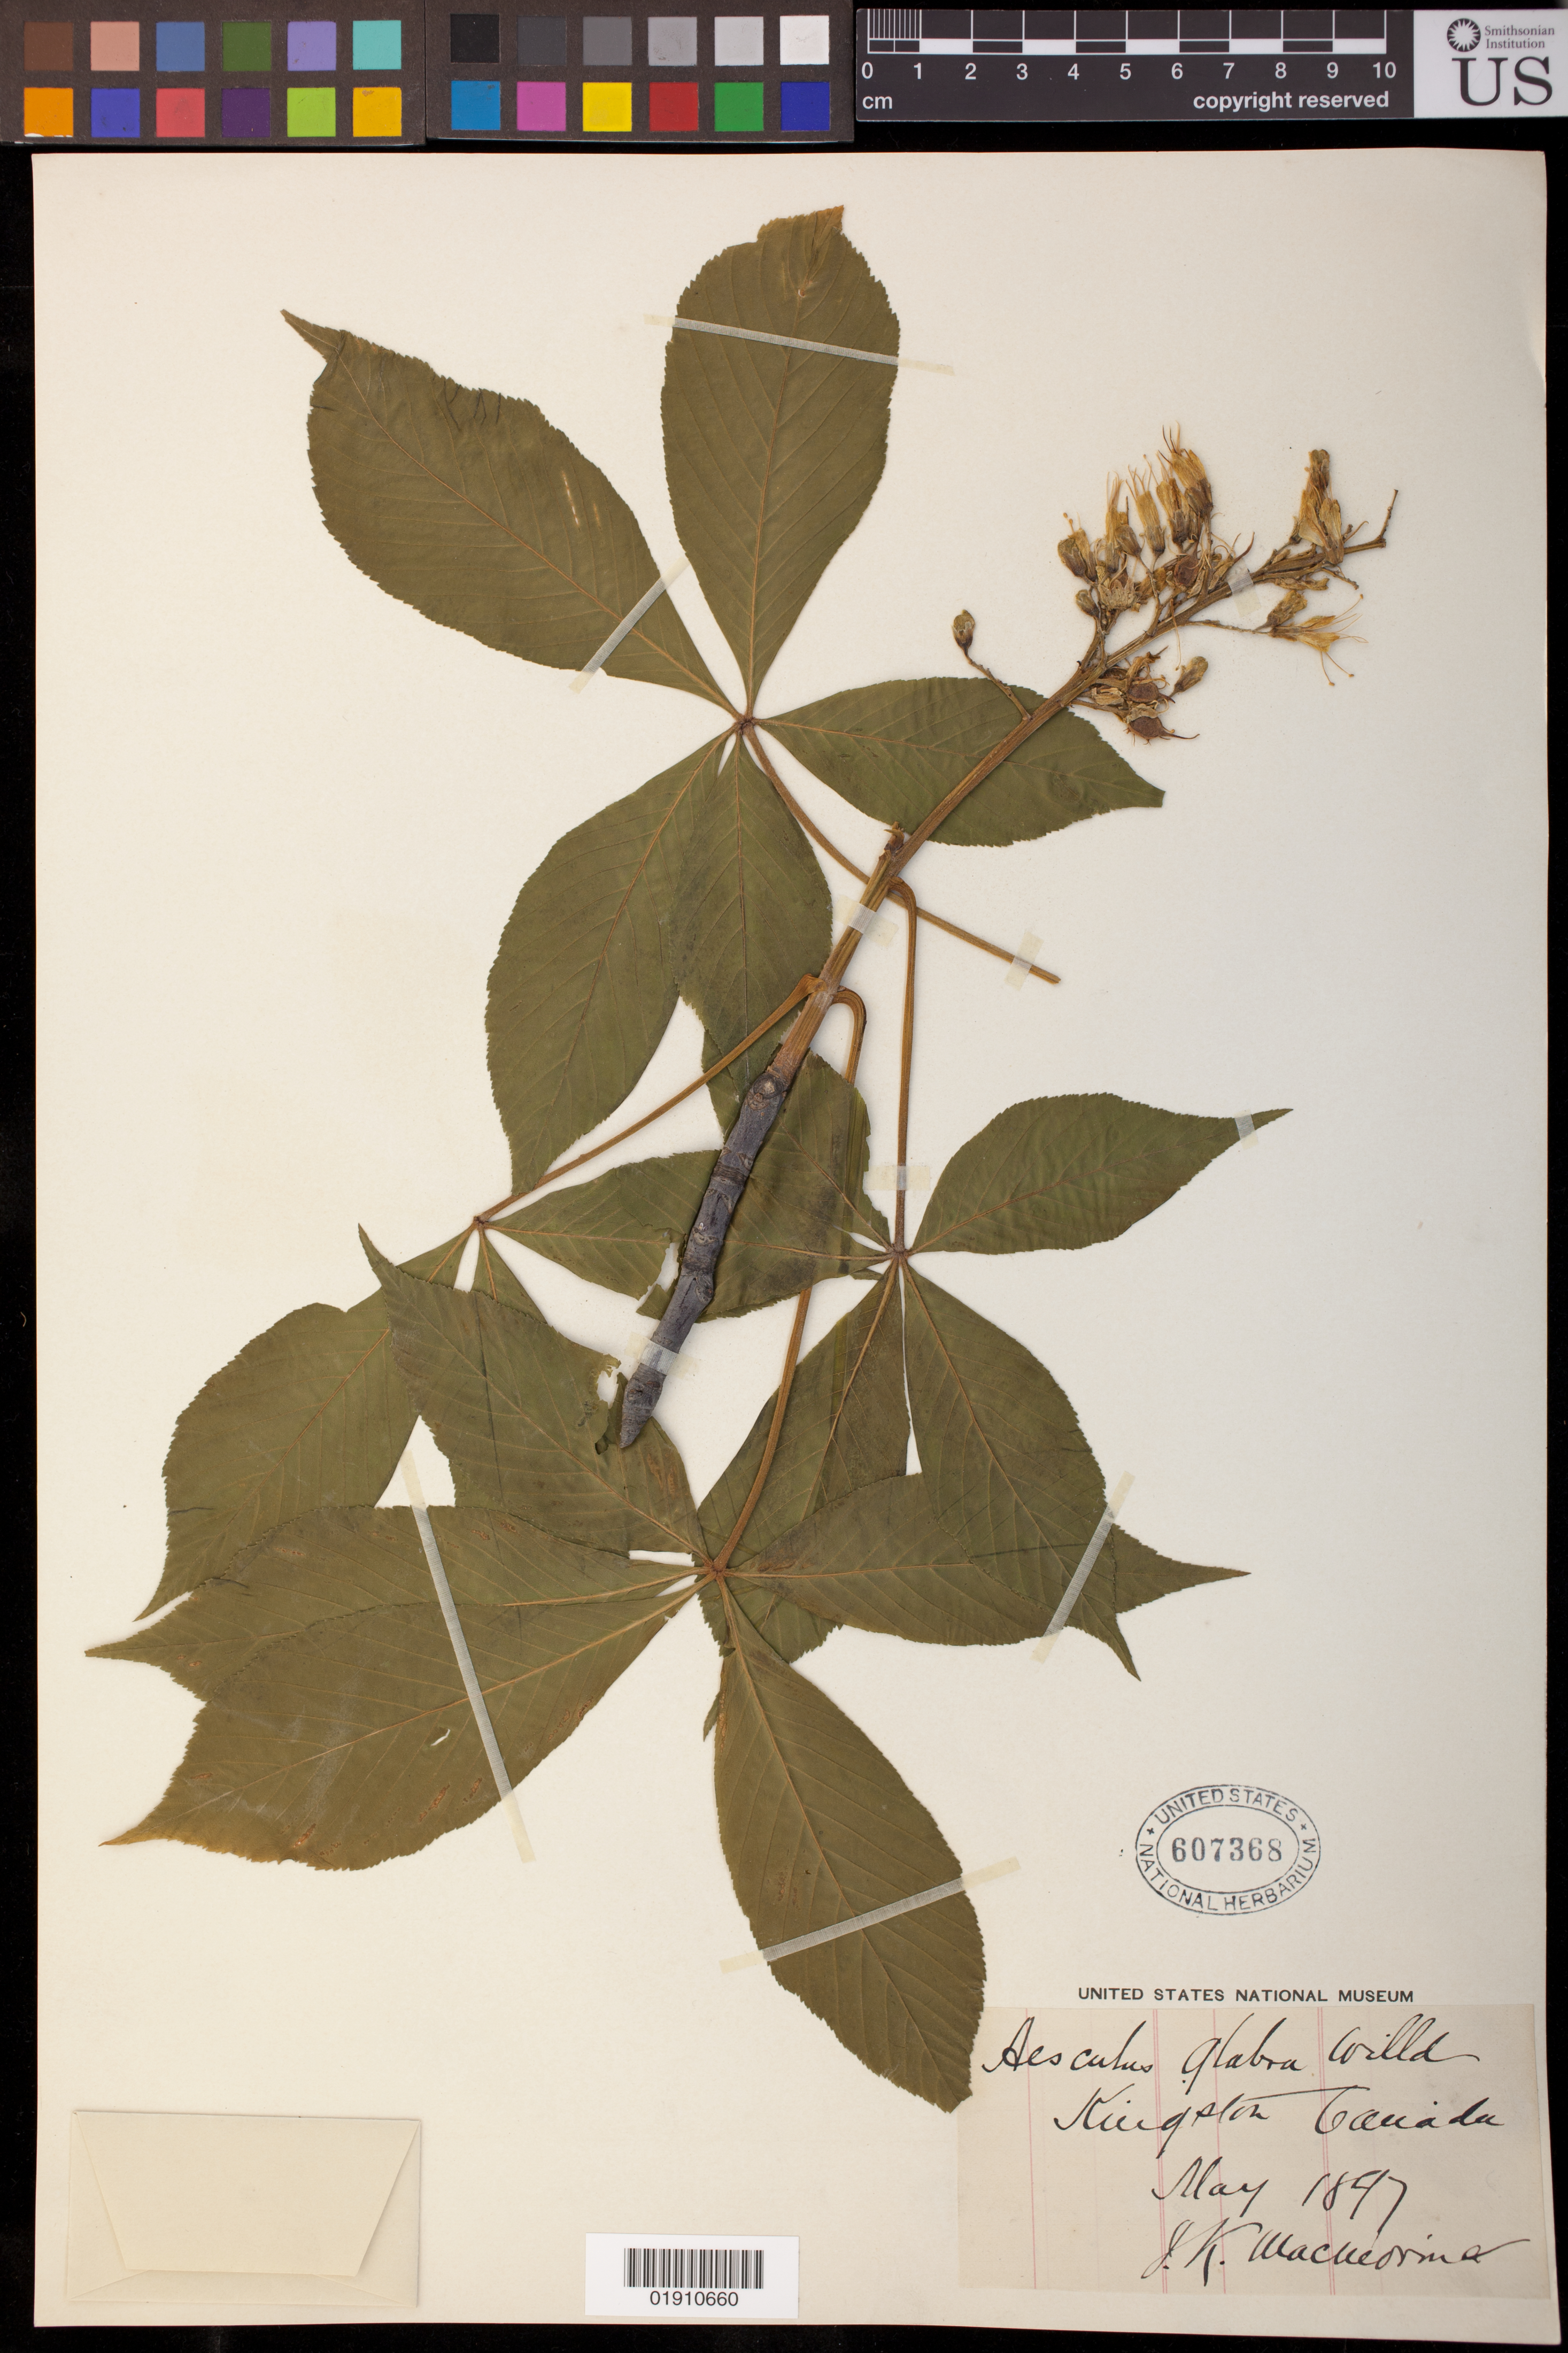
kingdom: Plantae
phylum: Tracheophyta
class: Magnoliopsida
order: Sapindales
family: Sapindaceae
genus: Aesculus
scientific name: Aesculus glabra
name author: Willd.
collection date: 1897-05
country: Canada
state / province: Ontario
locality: Kingston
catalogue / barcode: US 607368